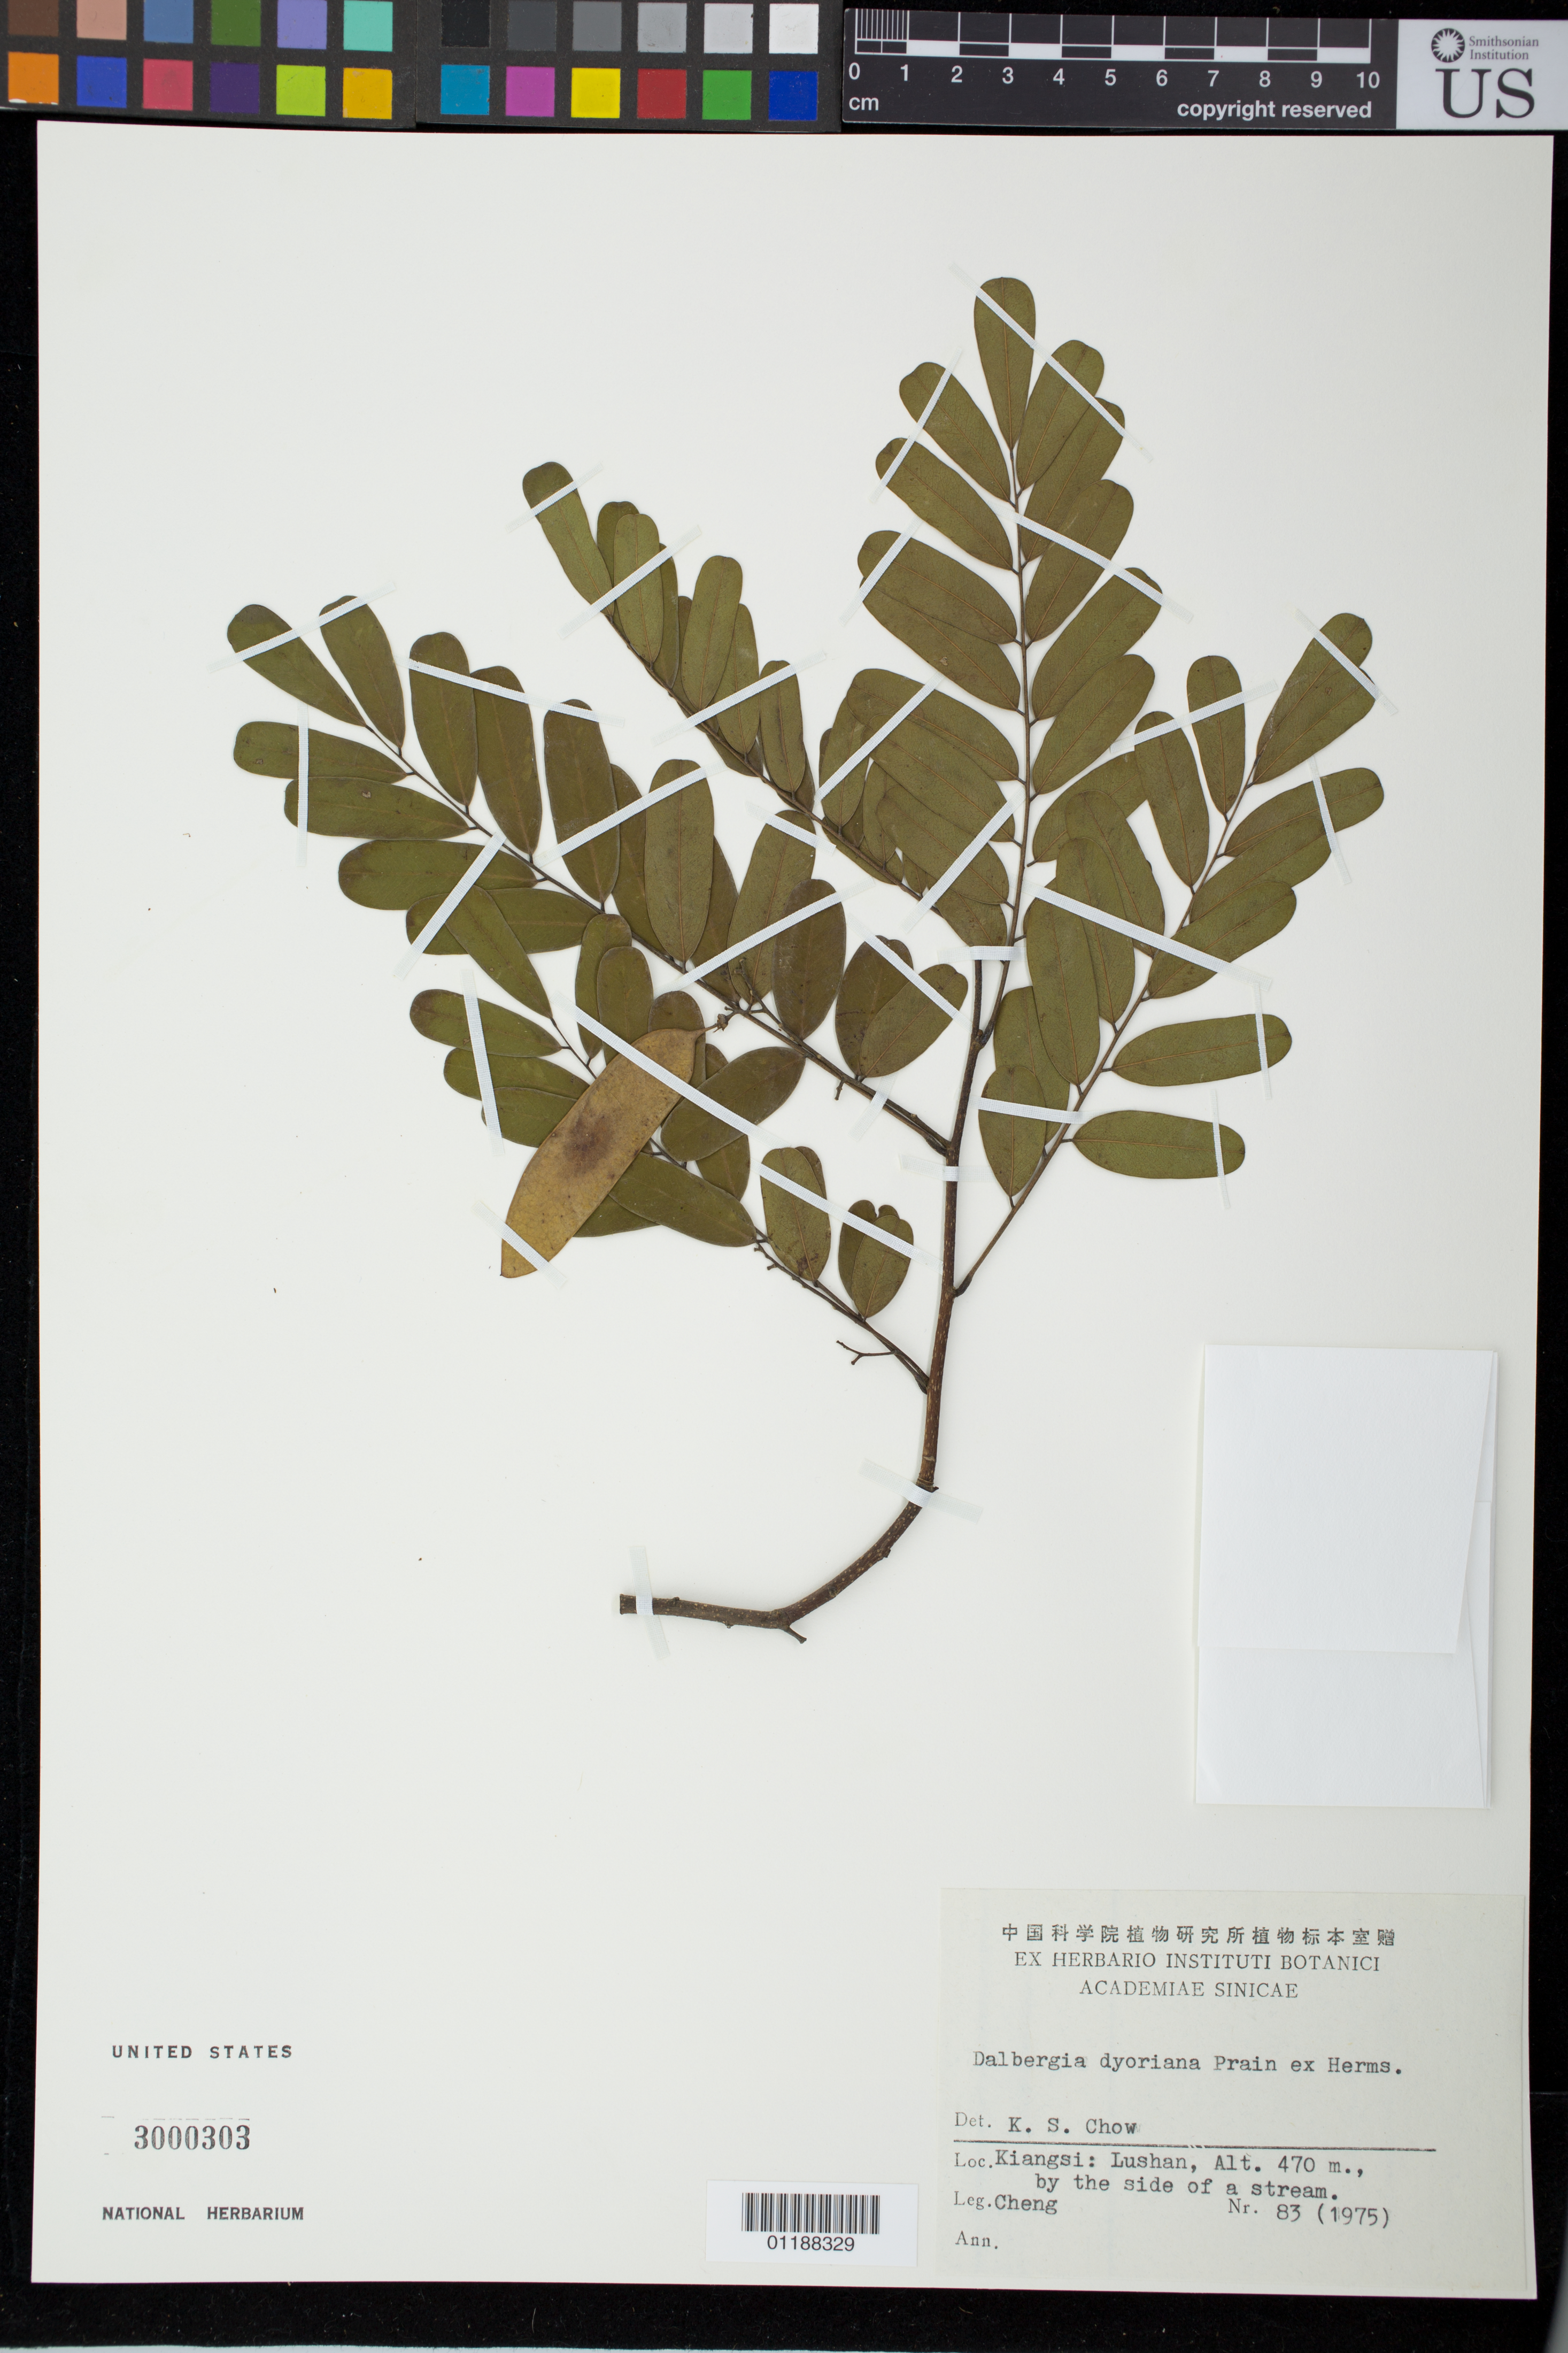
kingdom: Plantae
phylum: Tracheophyta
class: Magnoliopsida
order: Fabales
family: Fabaceae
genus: Dalbergia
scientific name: Dalbergia dyeriana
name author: B. Harms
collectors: -. Cheng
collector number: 83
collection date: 1975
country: China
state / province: Jiangxi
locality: Lushan, by the side of a stream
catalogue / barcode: US 3000303